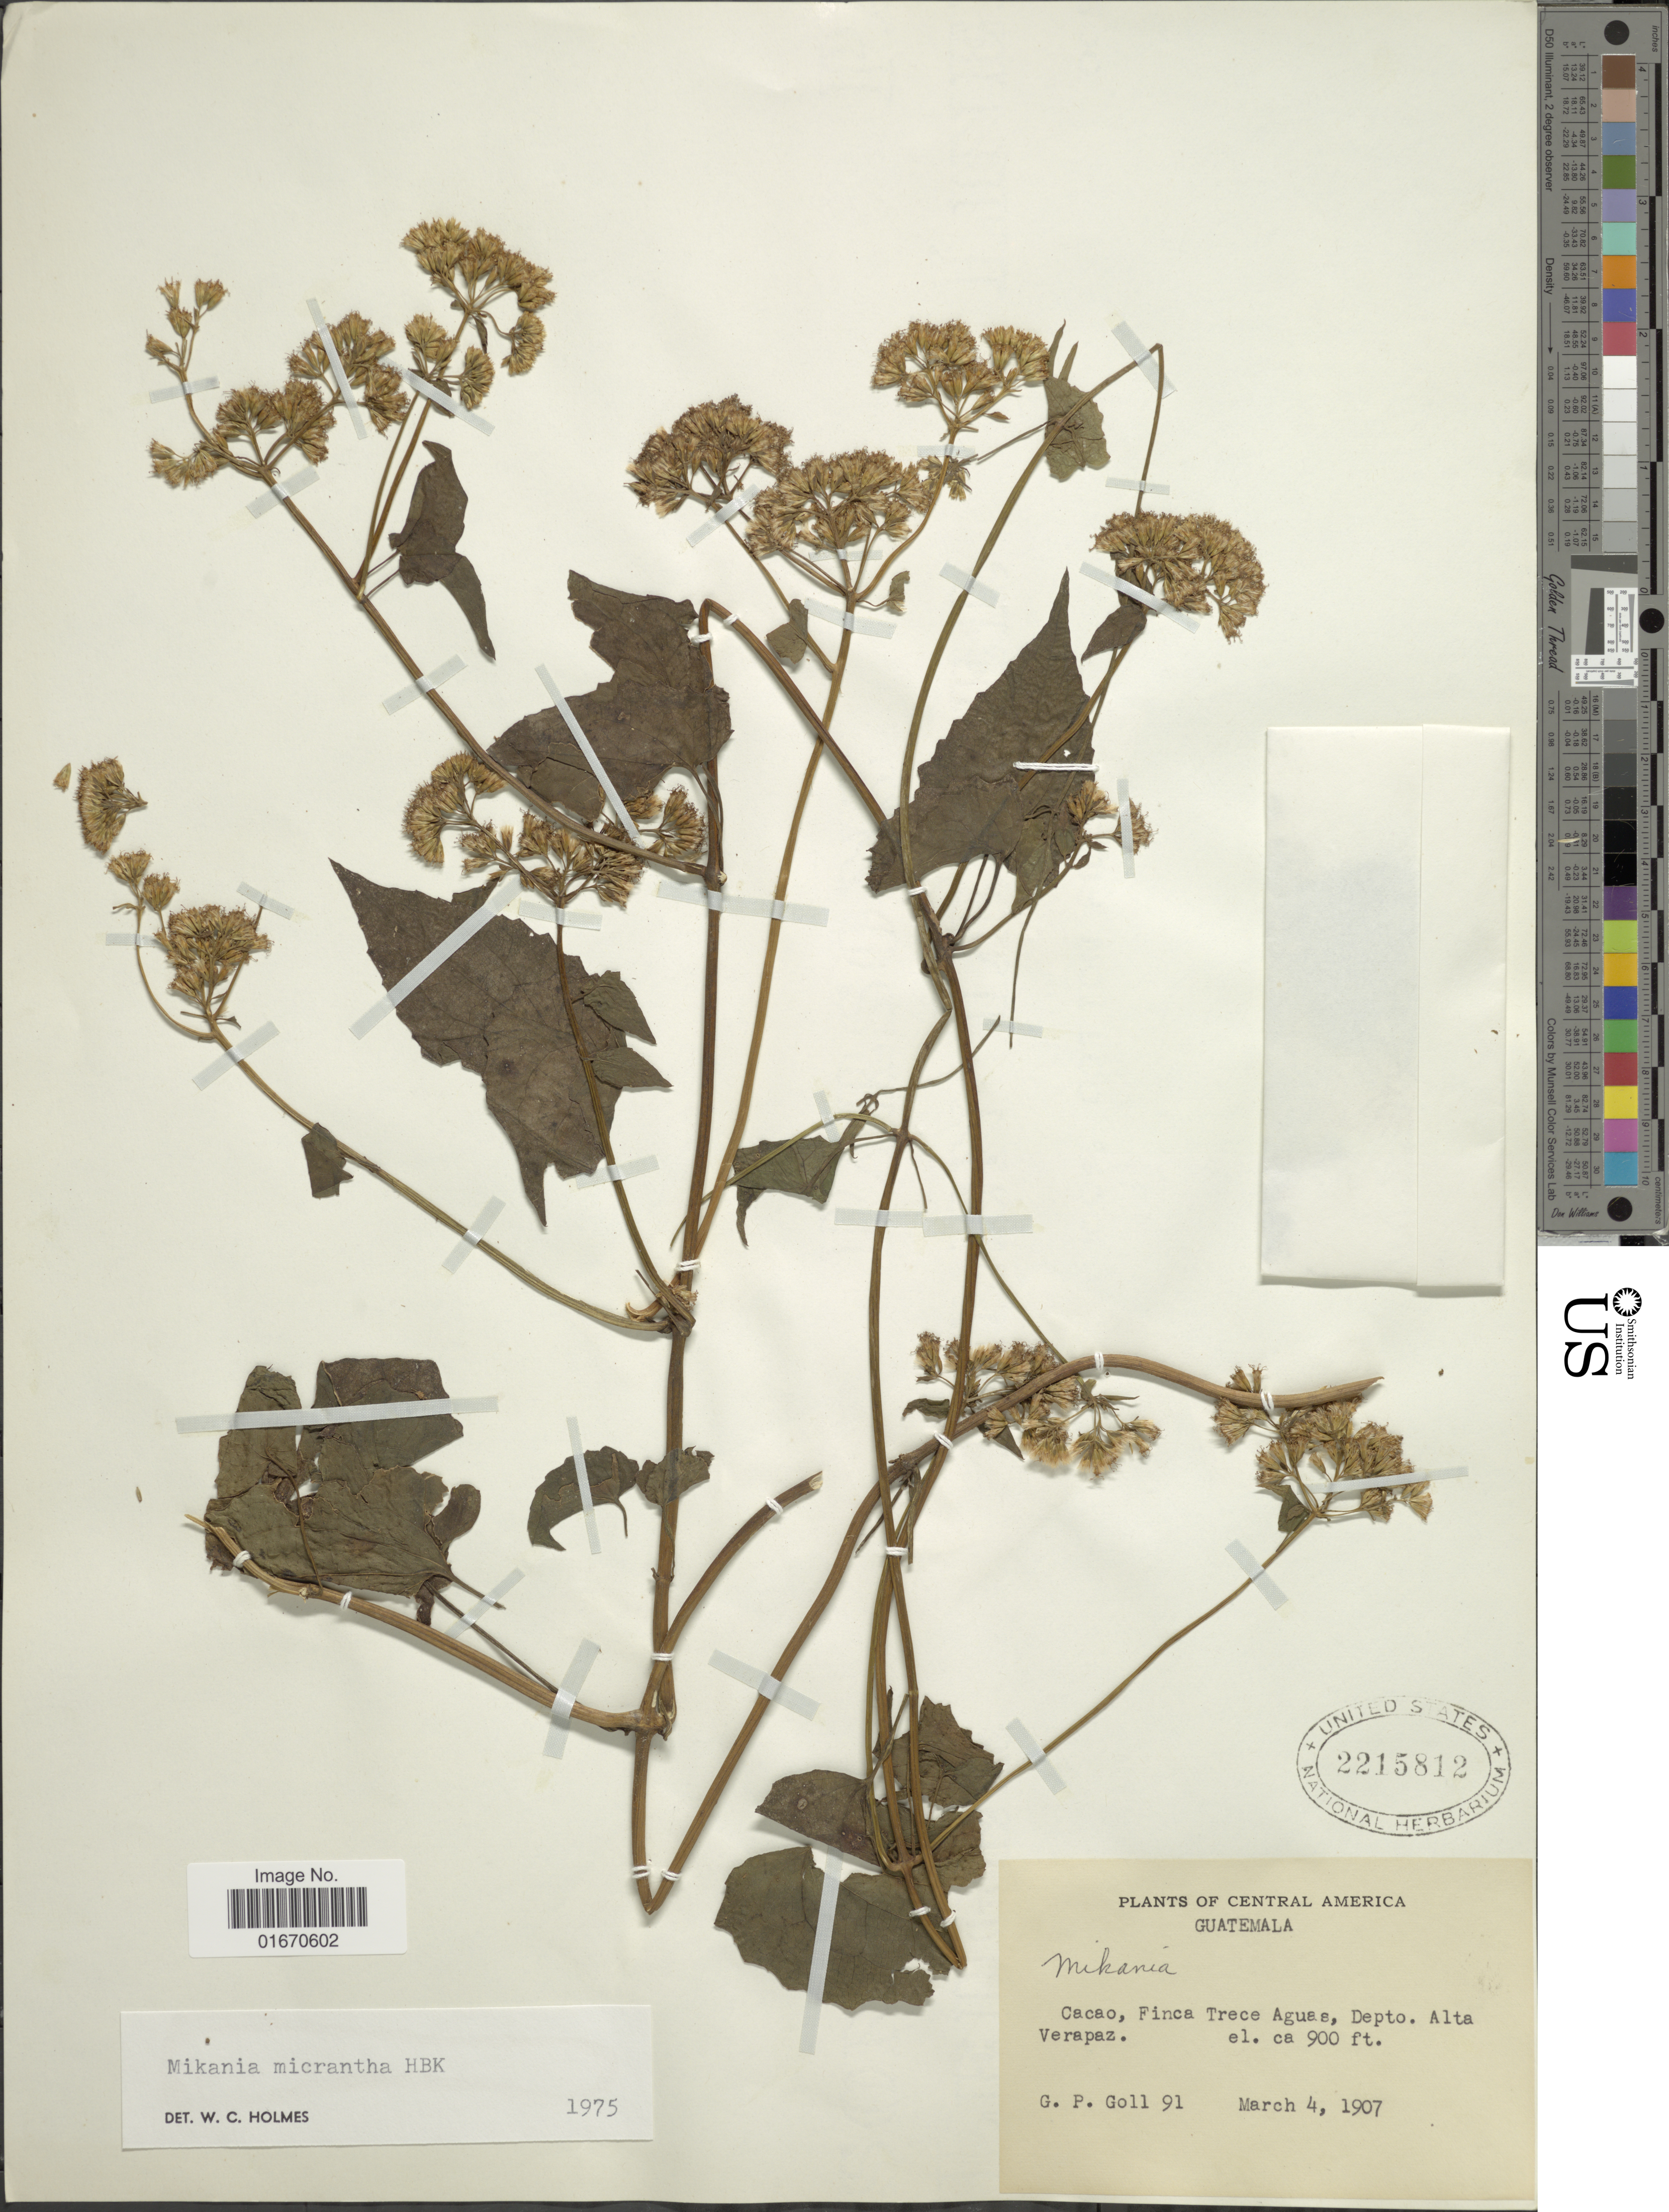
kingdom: Plantae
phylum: Tracheophyta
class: Magnoliopsida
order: Asterales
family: Asteraceae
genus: Mikania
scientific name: Mikania micrantha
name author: Kunth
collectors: G. P. Goll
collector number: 91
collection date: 1907-03-04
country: Guatemala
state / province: Alta Verapaz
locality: Cacao, Finca Trece Aguas, Central America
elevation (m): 274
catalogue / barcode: US 2215812